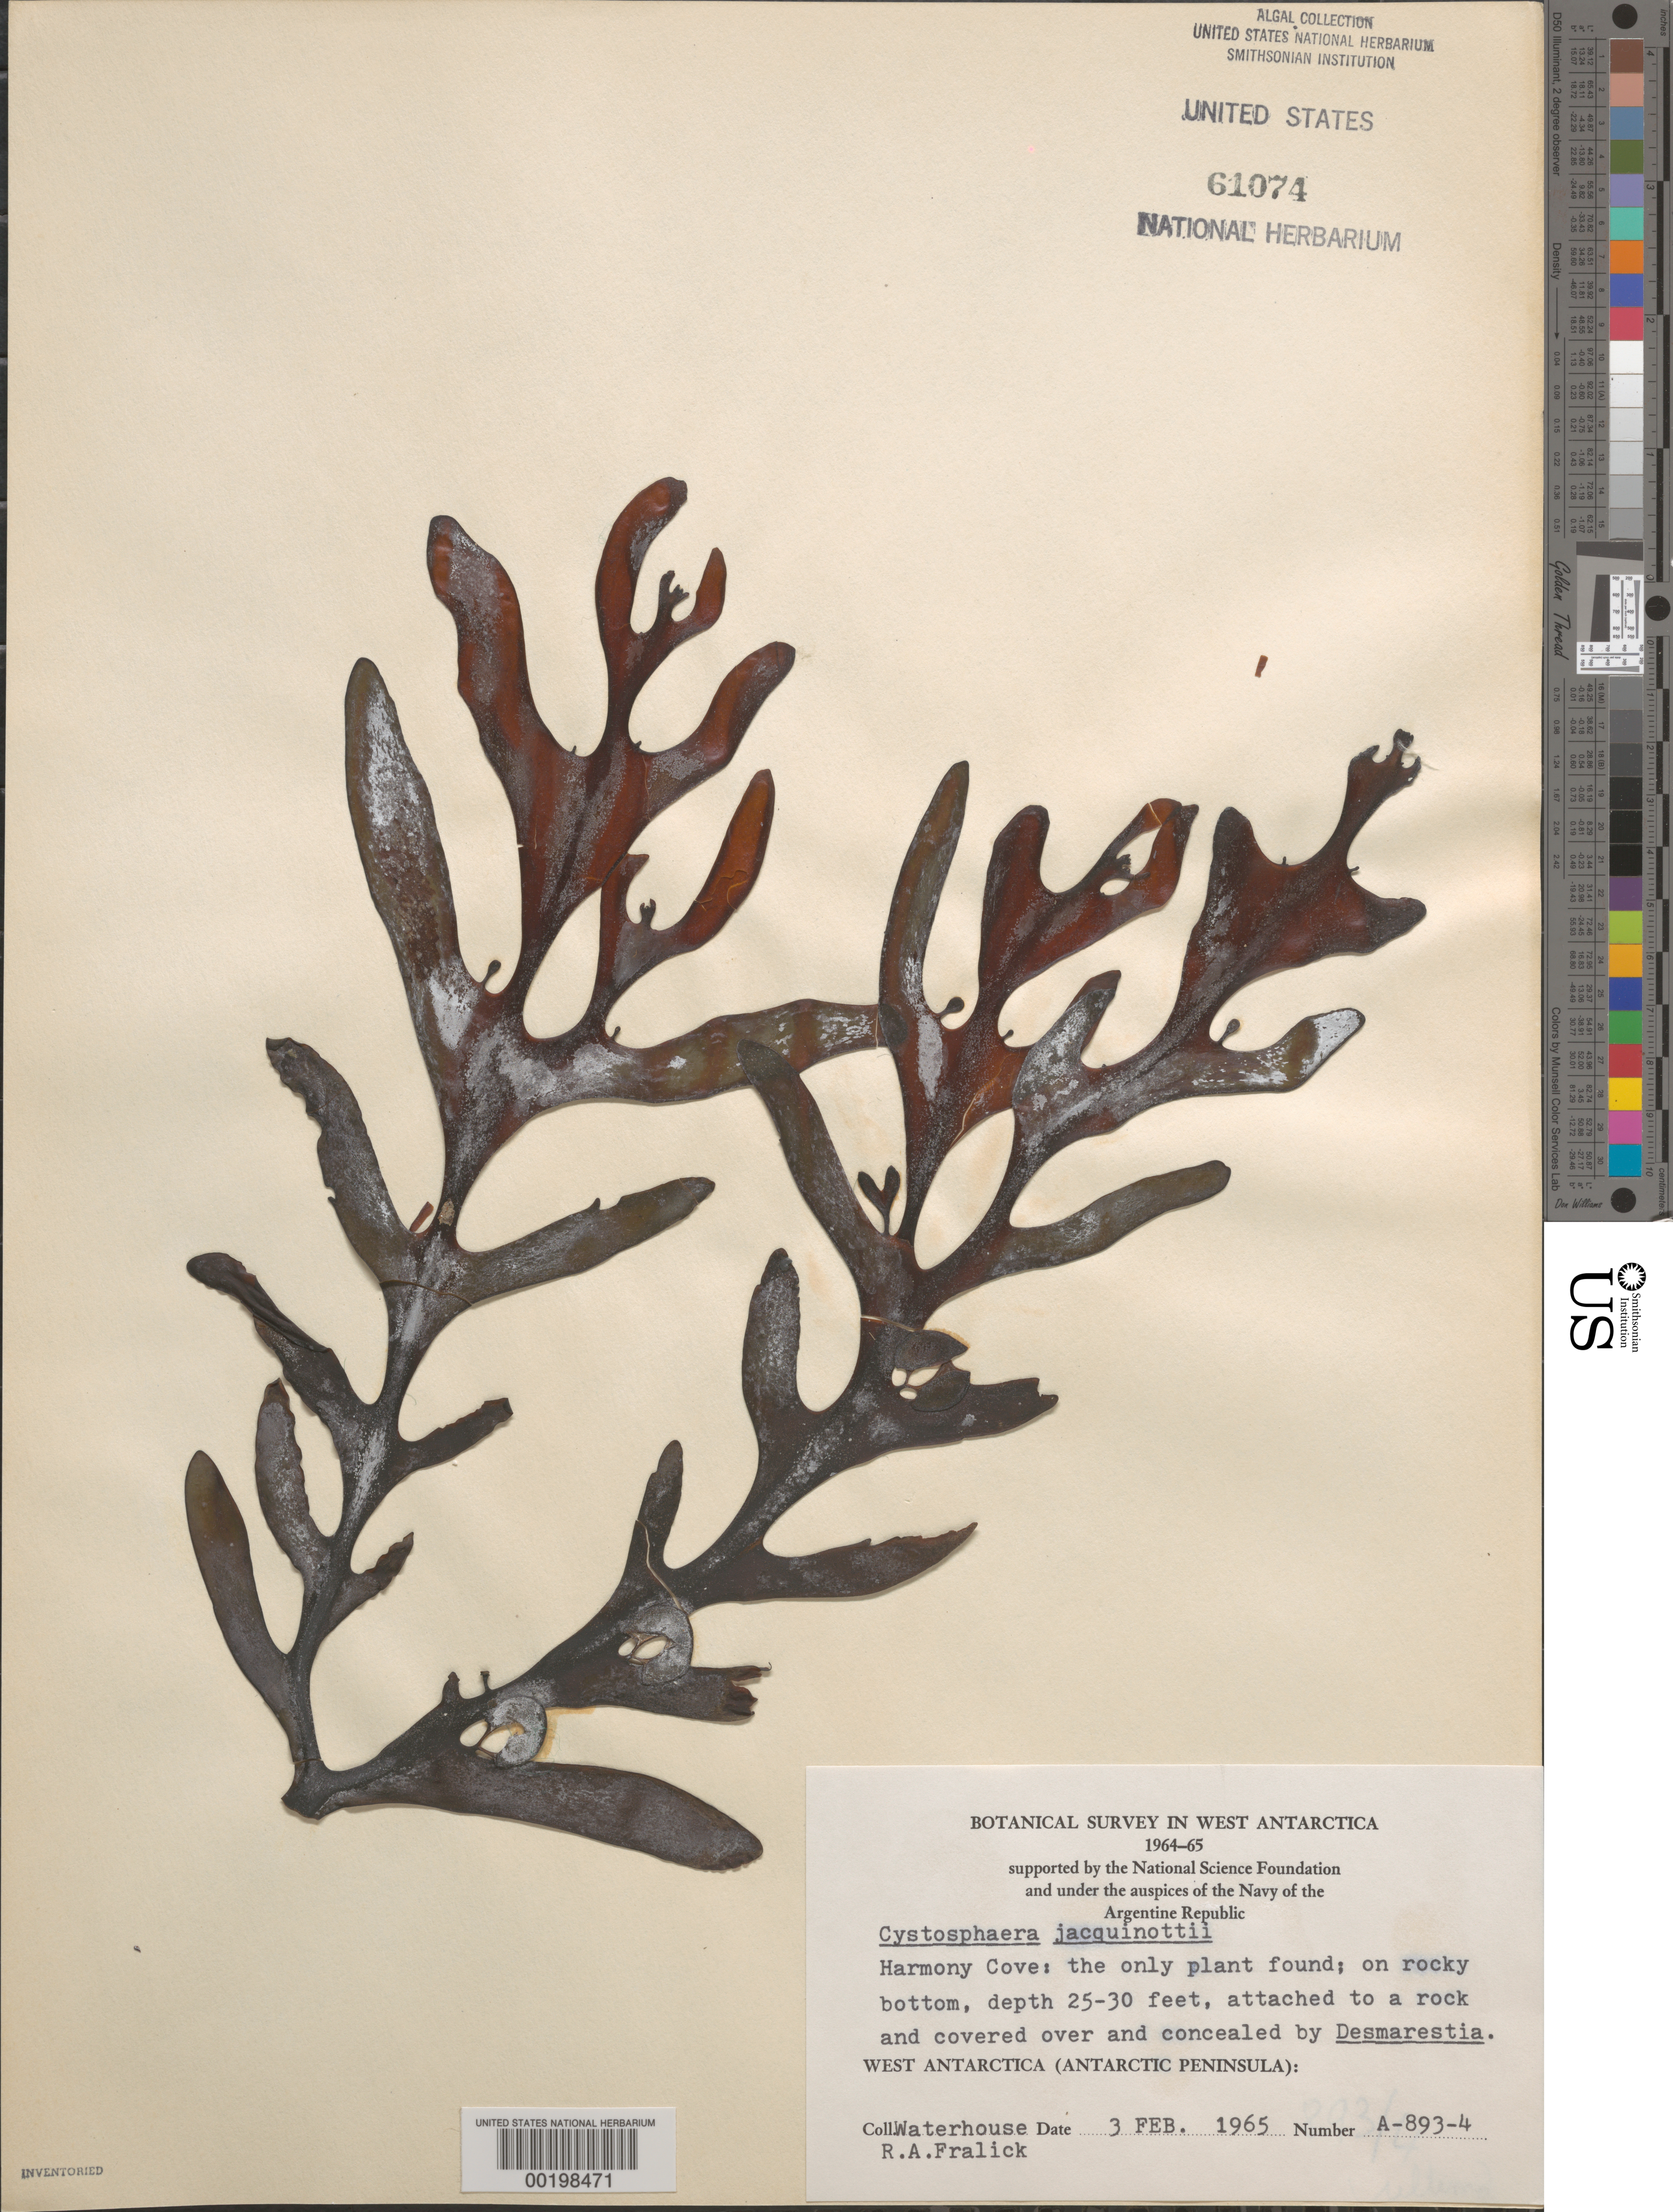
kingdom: Chromista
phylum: Ochrophyta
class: Phaeophyceae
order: Fucales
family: Seirococcaceae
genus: Cystosphaera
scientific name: Cystosphaera jacquinotii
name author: (Montagne) Skottsberg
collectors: R. Waterhouse & R. Fralick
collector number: A-893-4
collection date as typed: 03 Feb 1965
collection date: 1965-02-03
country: Antarctica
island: Nelson Island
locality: Harmony Cove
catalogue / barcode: US 61074